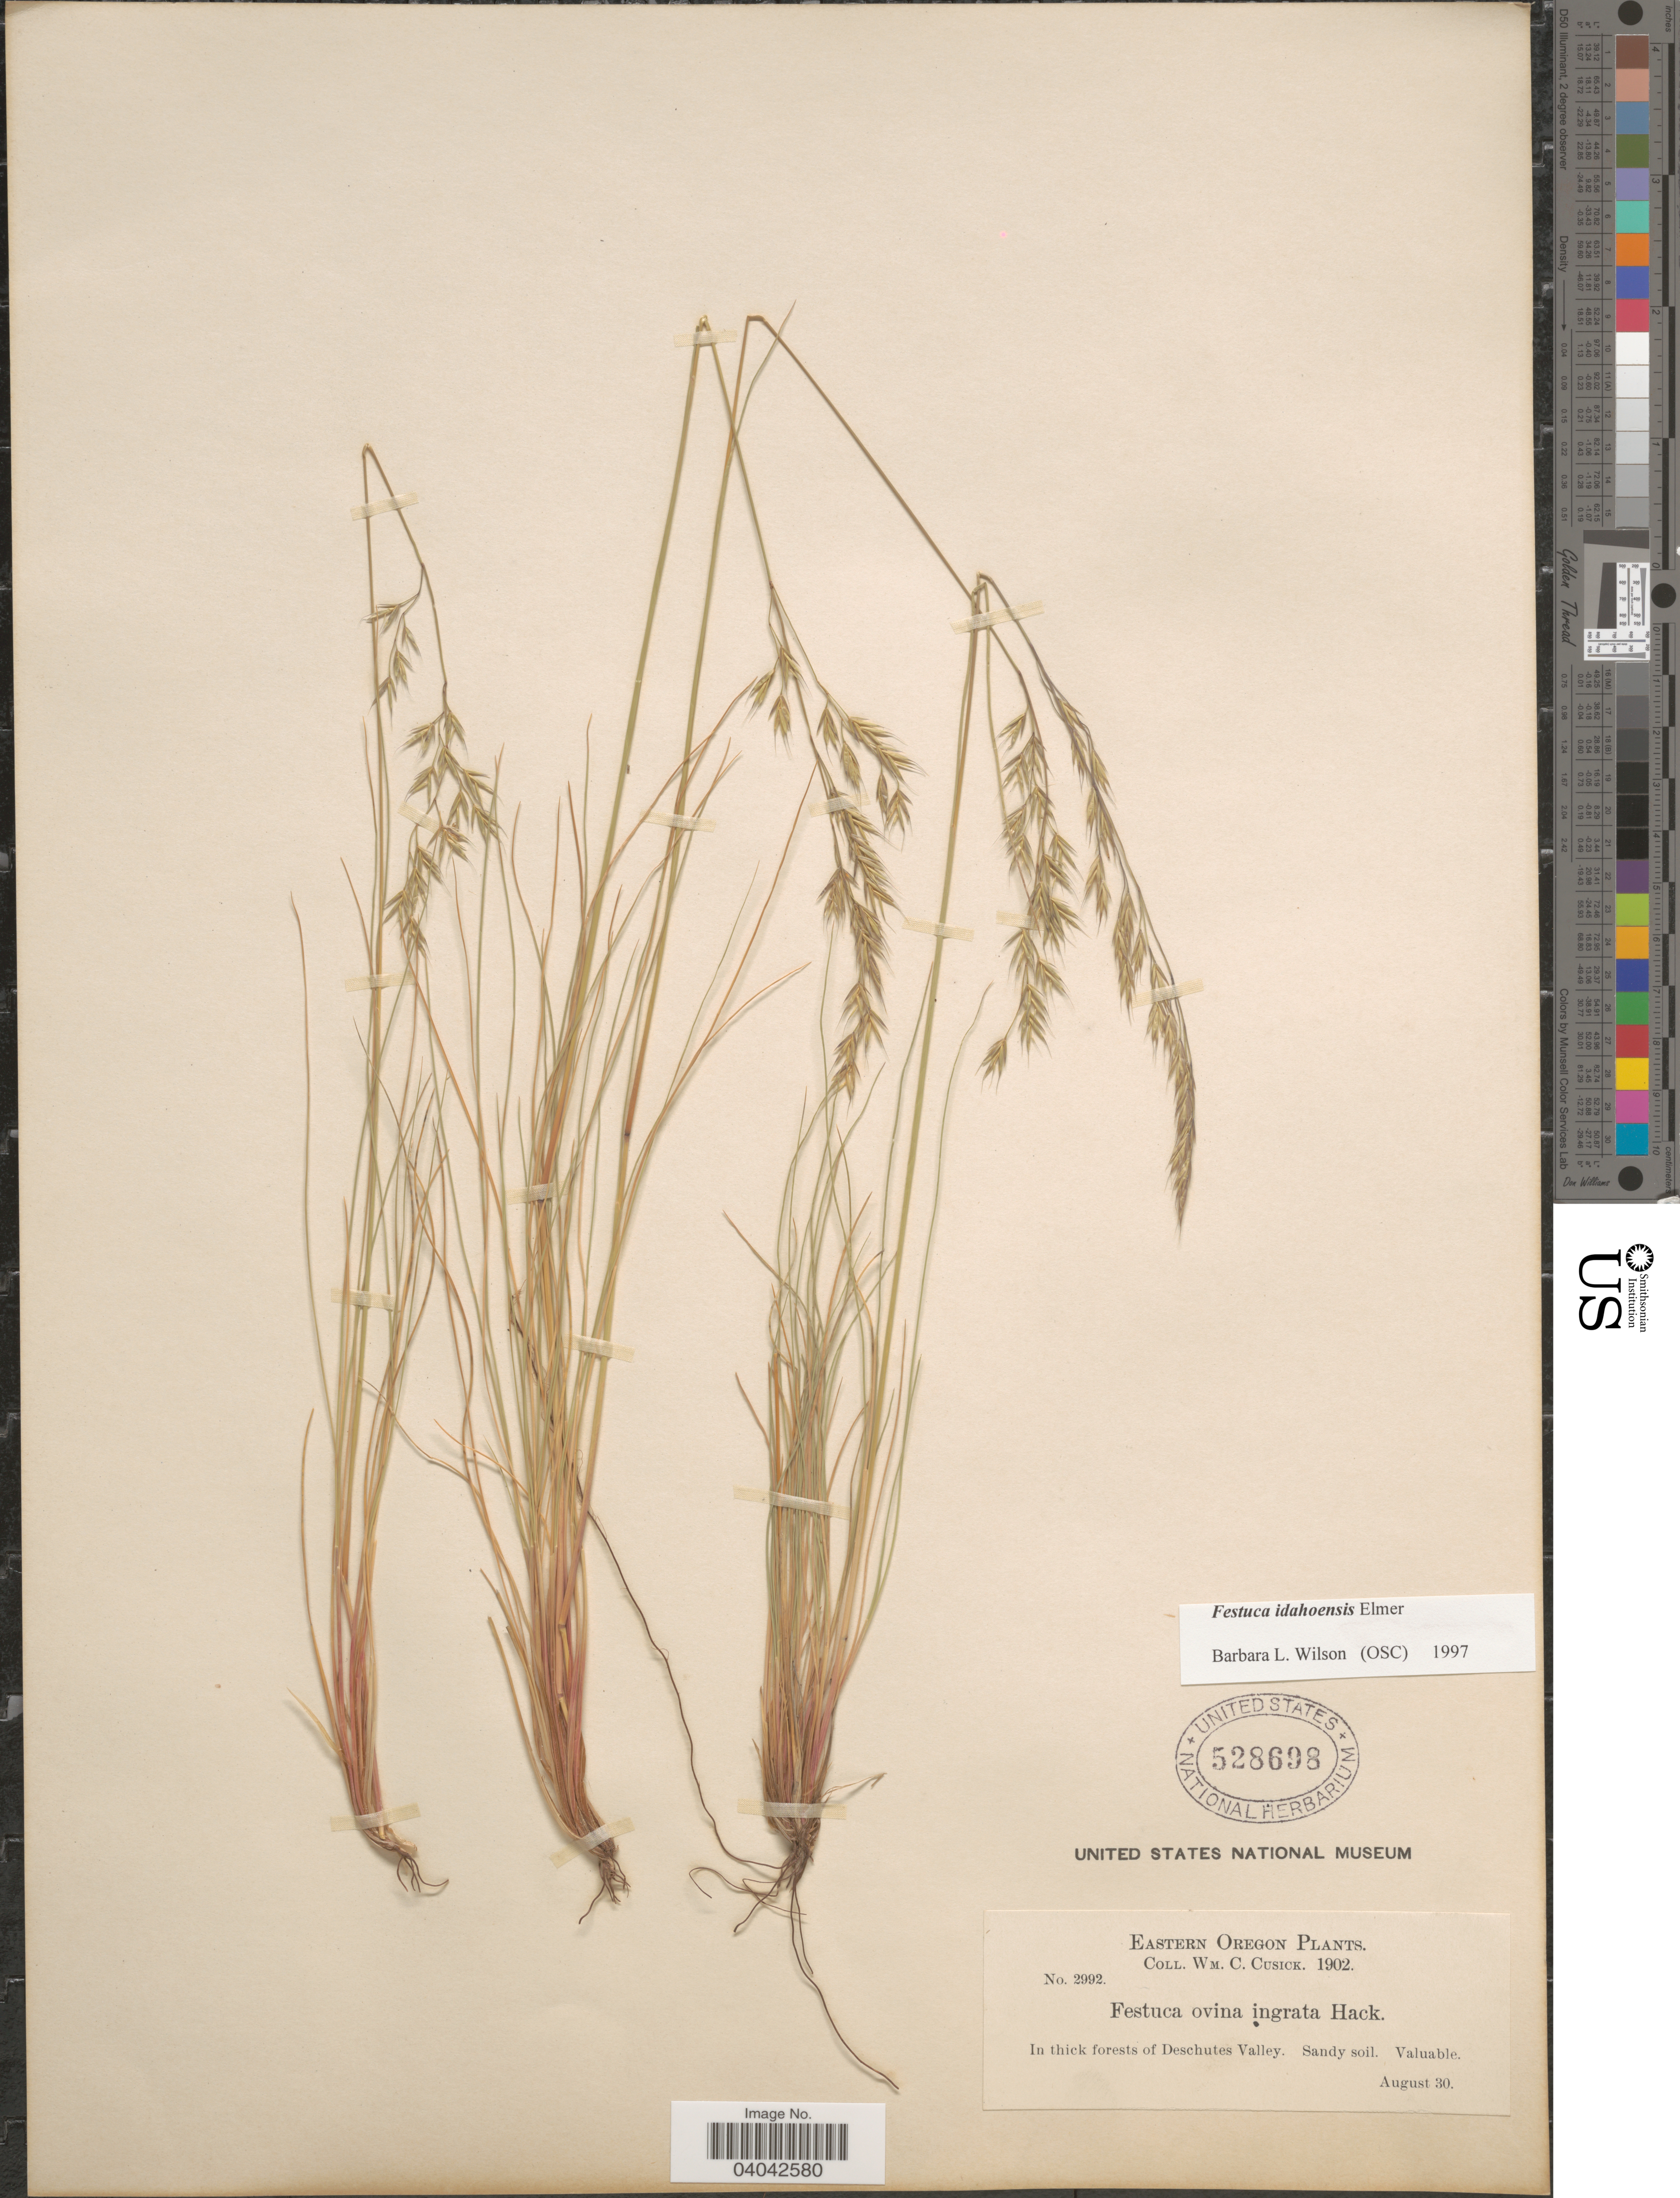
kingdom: Plantae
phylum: Tracheophyta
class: Liliopsida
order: Poales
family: Poaceae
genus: Festuca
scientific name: Festuca idahoensis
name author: Elmer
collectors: W. C. Cusick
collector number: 2992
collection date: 1902-08-30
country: United States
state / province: Oregon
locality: Eastern Oregon. Forests of Deschutes Valley.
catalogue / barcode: US 528698